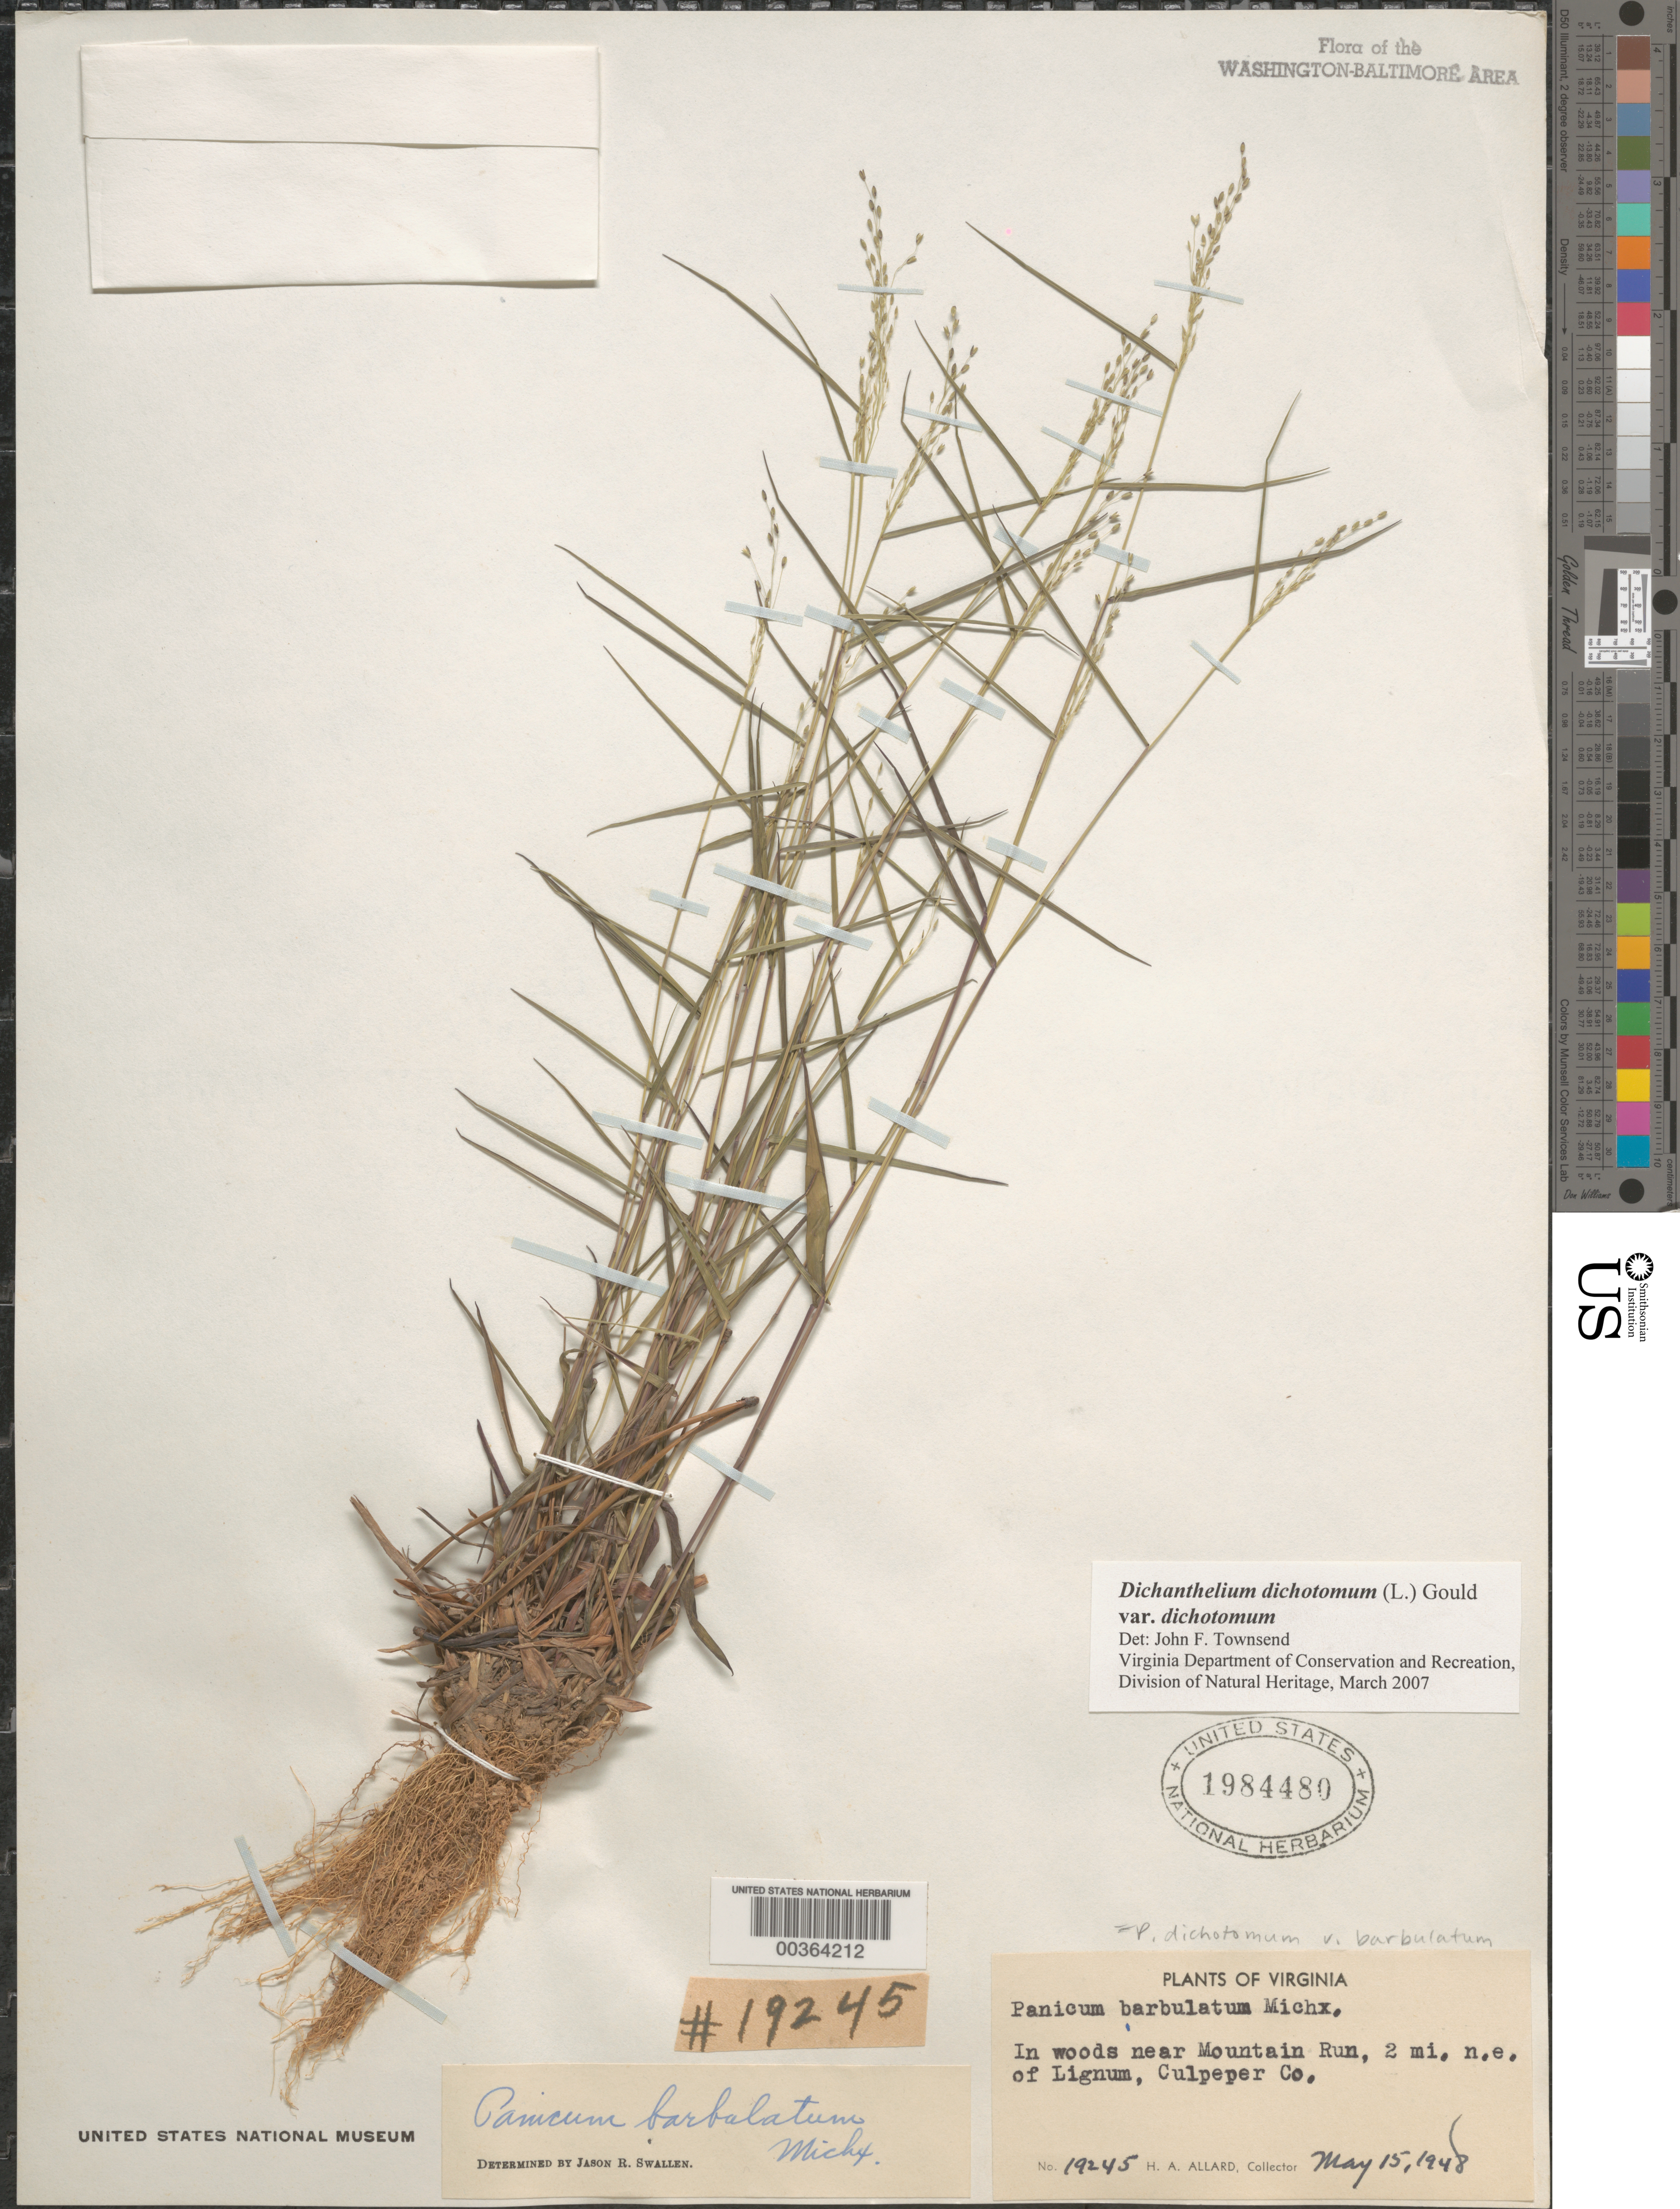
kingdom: Plantae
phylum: Tracheophyta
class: Liliopsida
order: Poales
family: Poaceae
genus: Dichanthelium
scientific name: Dichanthelium dichotomum var. dichotomum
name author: (L.) Gould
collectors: H. A. Allard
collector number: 19245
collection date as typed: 15 May 1948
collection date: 1948-05-15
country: United States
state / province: Virginia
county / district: Culpeper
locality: Mountain Run, northeast of Lignum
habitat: In woods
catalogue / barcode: US 1984480